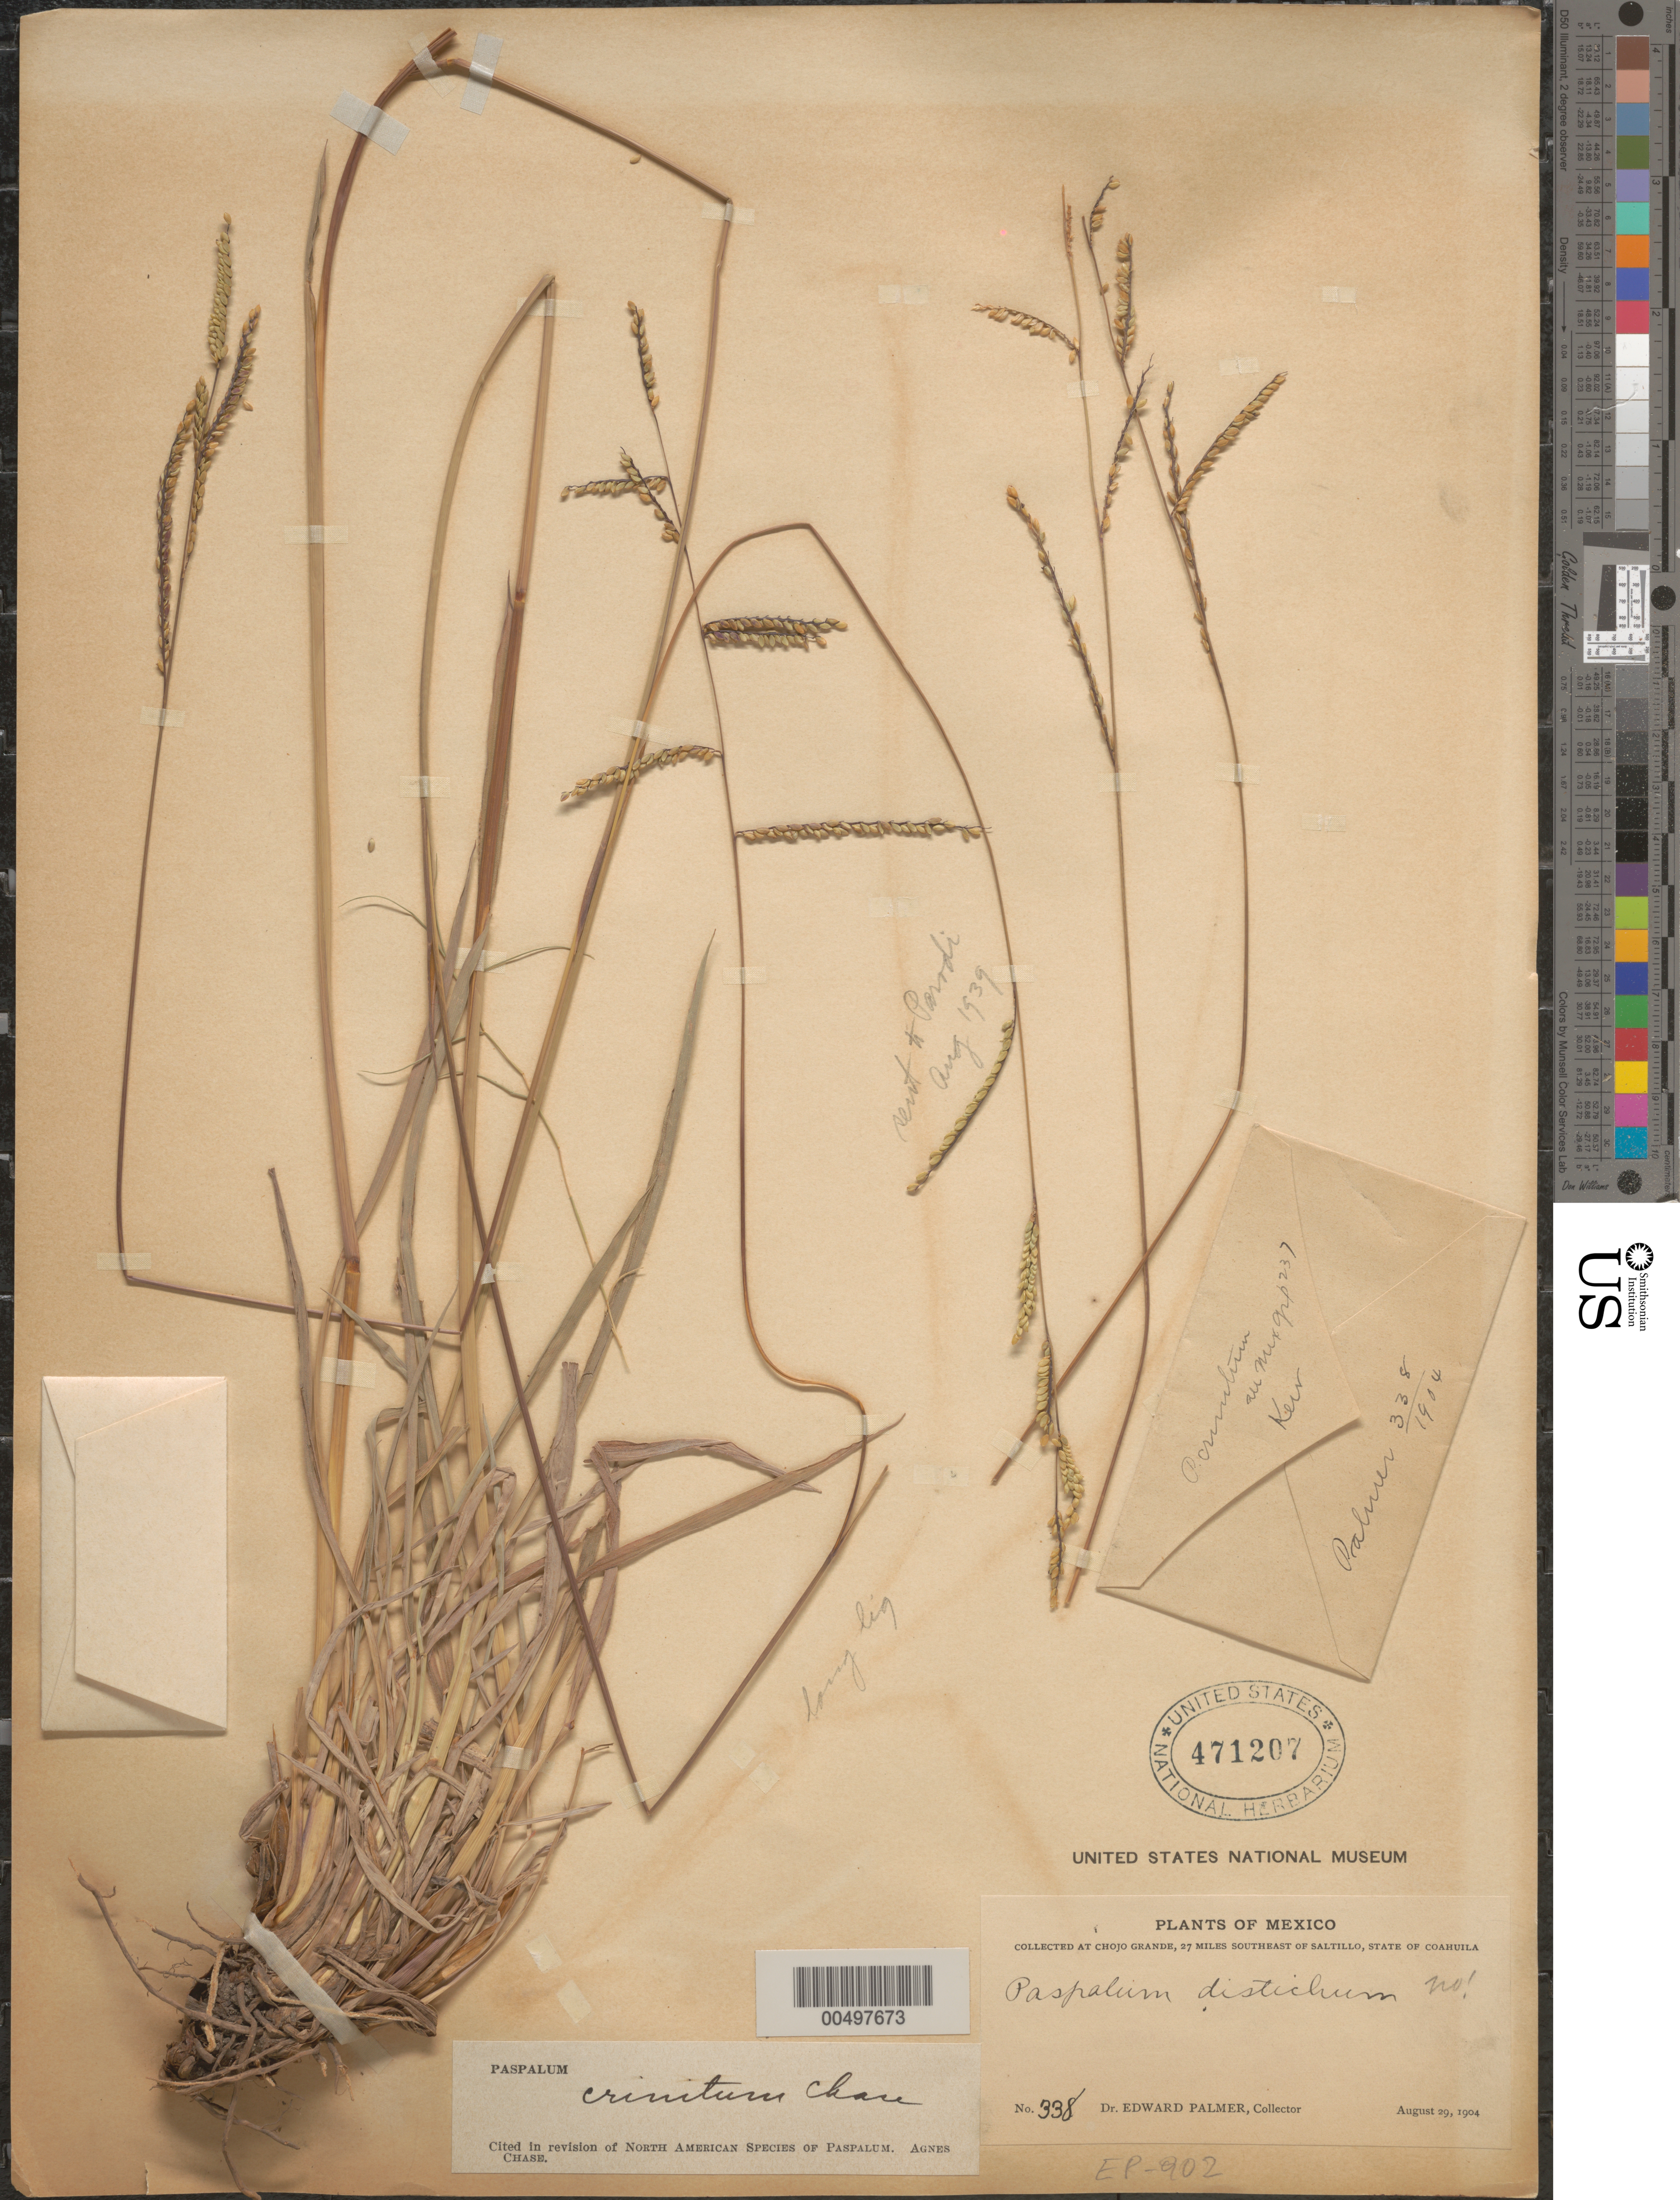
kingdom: Plantae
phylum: Tracheophyta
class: Liliopsida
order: Poales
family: Poaceae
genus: Paspalum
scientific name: Paspalum crinitum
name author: Chase in Hitchc.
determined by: Chase, [M.] Agnes, (US)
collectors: E. Palmer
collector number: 338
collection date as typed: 29 Aug 1904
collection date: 1904-08-29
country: Mexico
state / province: Coahuila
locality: At Chojo Grande, 27 mi SE of Saltillo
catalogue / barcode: US 471207